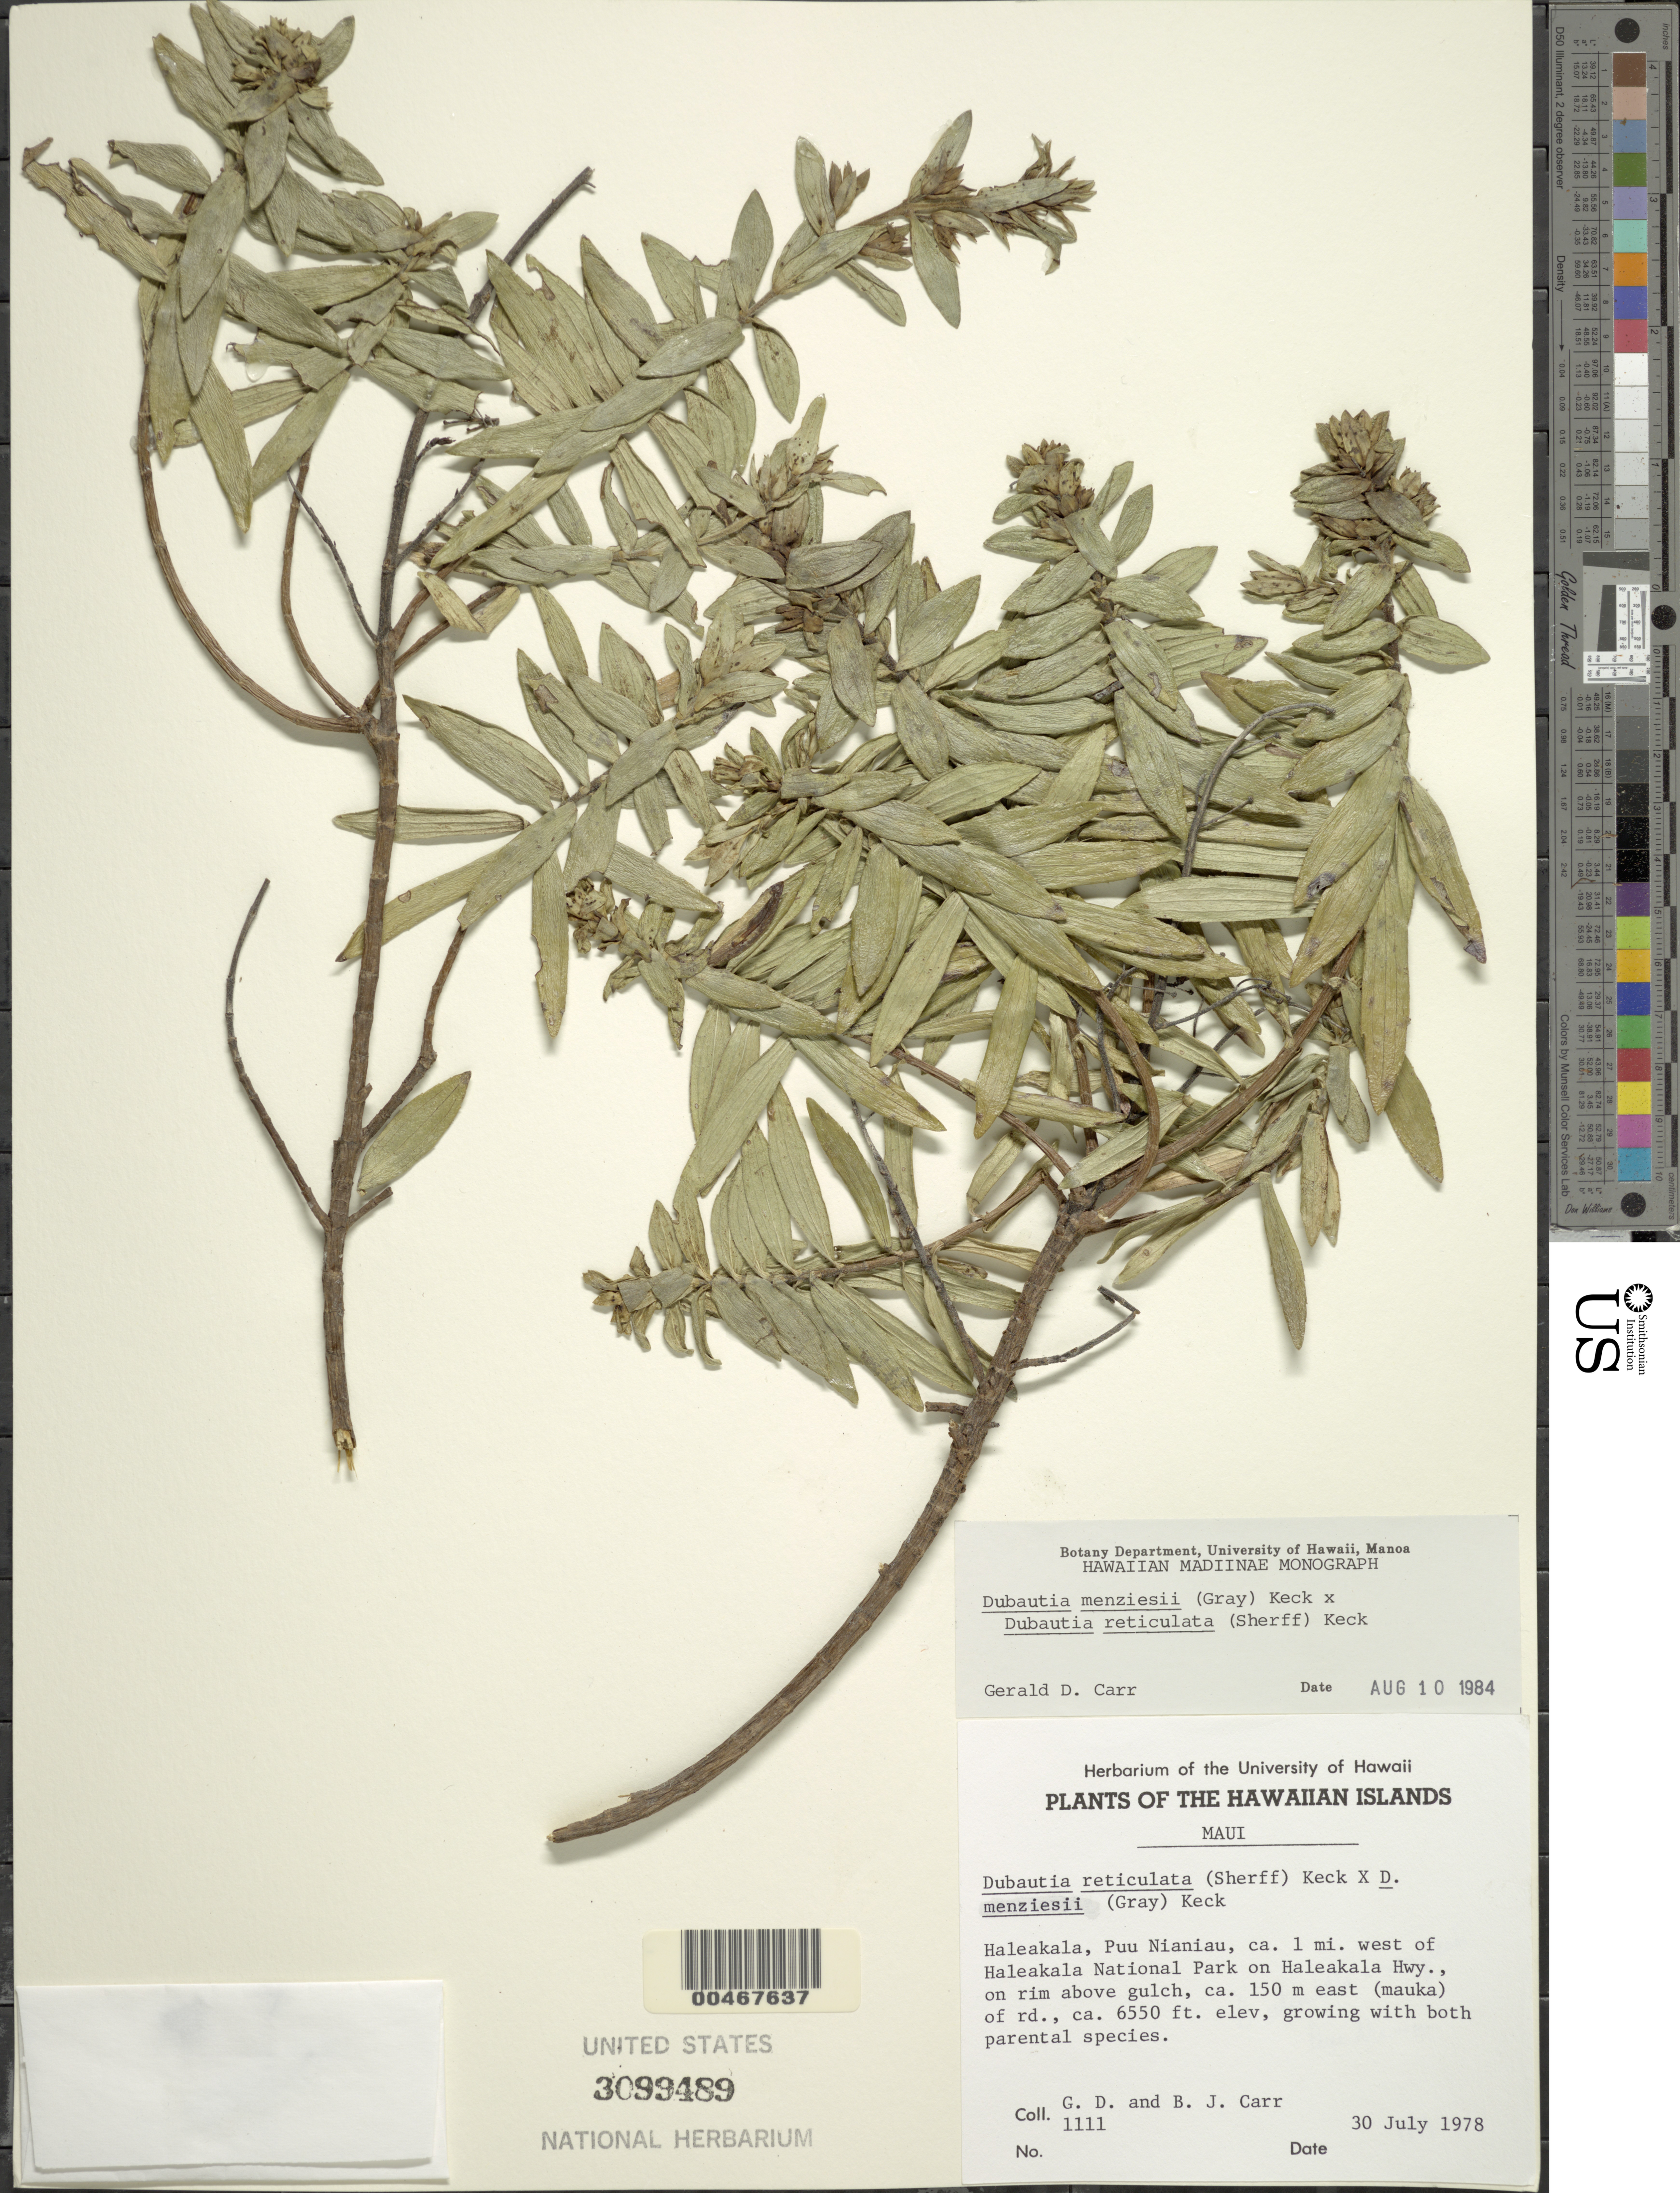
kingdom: Plantae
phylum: Tracheophyta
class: Magnoliopsida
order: Asterales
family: Asteraceae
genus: Dubautia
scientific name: Dubautia menziesii x D. reticulata (Sherff) D.D. Keck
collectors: G. D. Carr & B. Carr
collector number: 1111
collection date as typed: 30 Jul 1978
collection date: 1978-07-30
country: United States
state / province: Hawaii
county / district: Maui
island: Maui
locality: Haleakala, Puu Nianiau, ca. 1 mi W of Haleakala National Park on Haleakala Hwy., on rim above gulch, ca. 150 m E (mauka) of rd.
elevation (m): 1996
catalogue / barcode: US 3099489